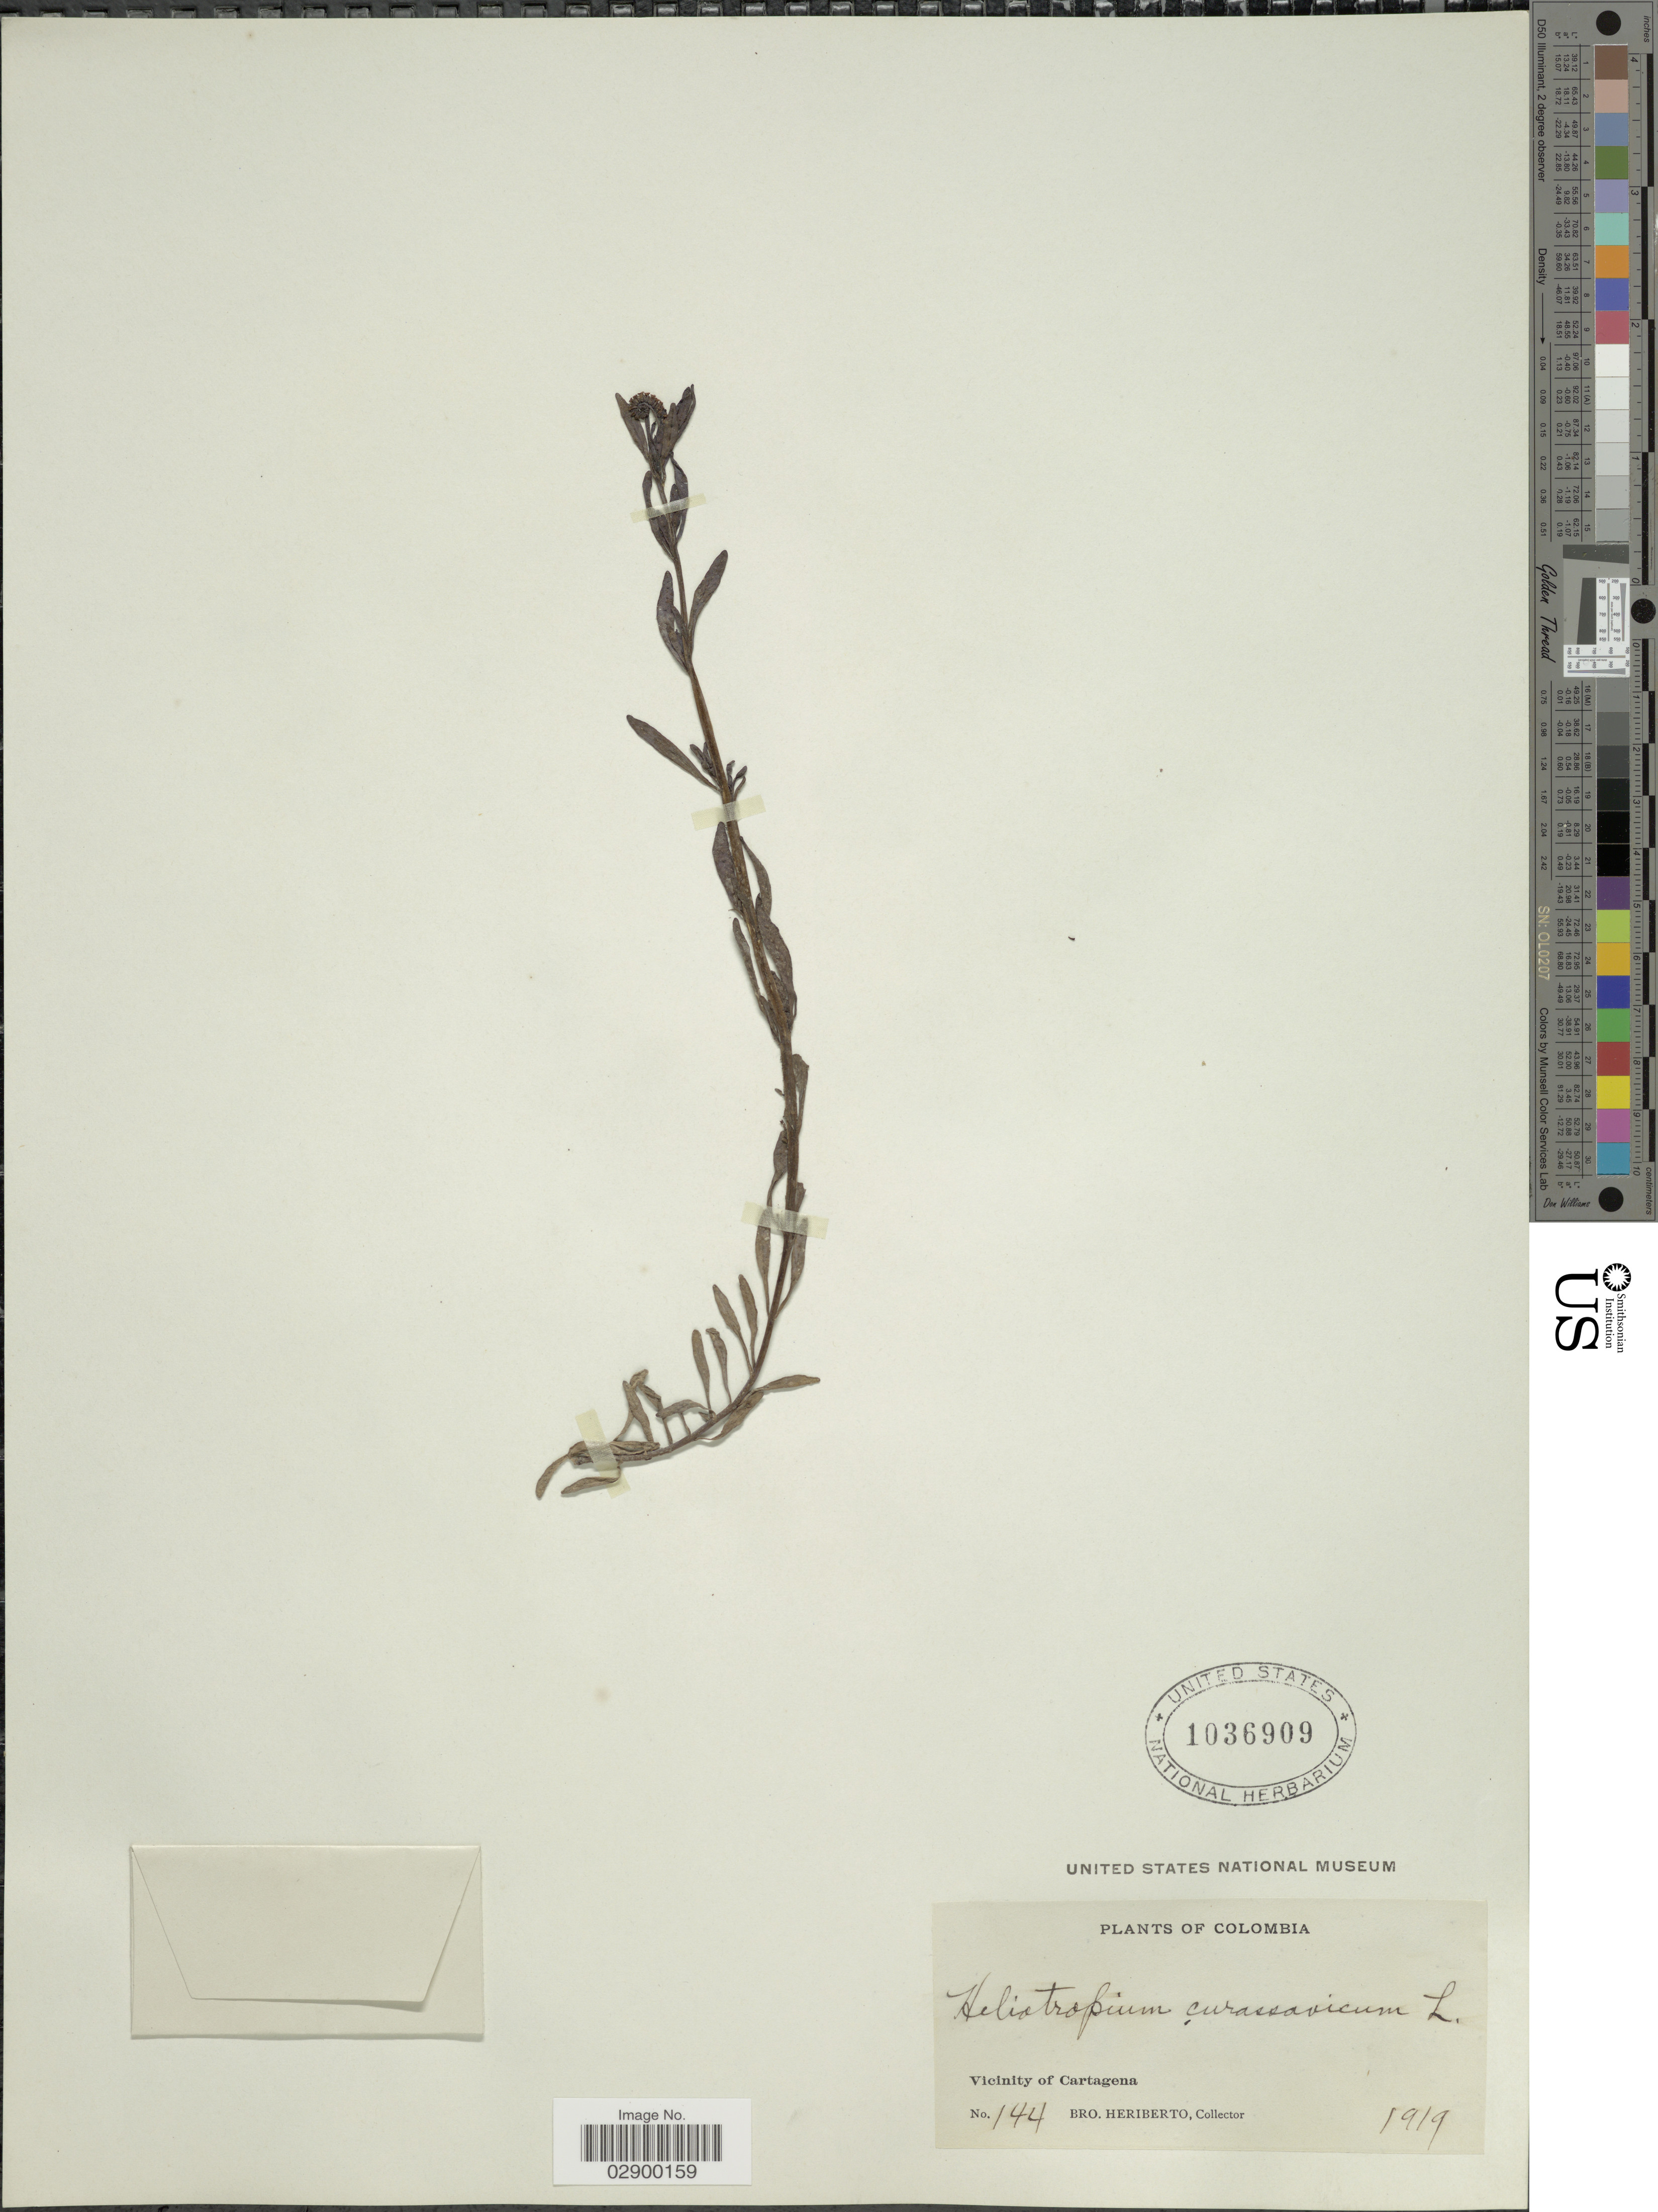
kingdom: Plantae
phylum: Tracheophyta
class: Magnoliopsida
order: Boraginales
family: Heliotropiaceae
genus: Heliotropium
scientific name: Heliotropium curassavicum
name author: L.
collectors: B. Heriberto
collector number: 144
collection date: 1919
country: Colombia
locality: Vicinity of Cartagena.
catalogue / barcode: US 1036909